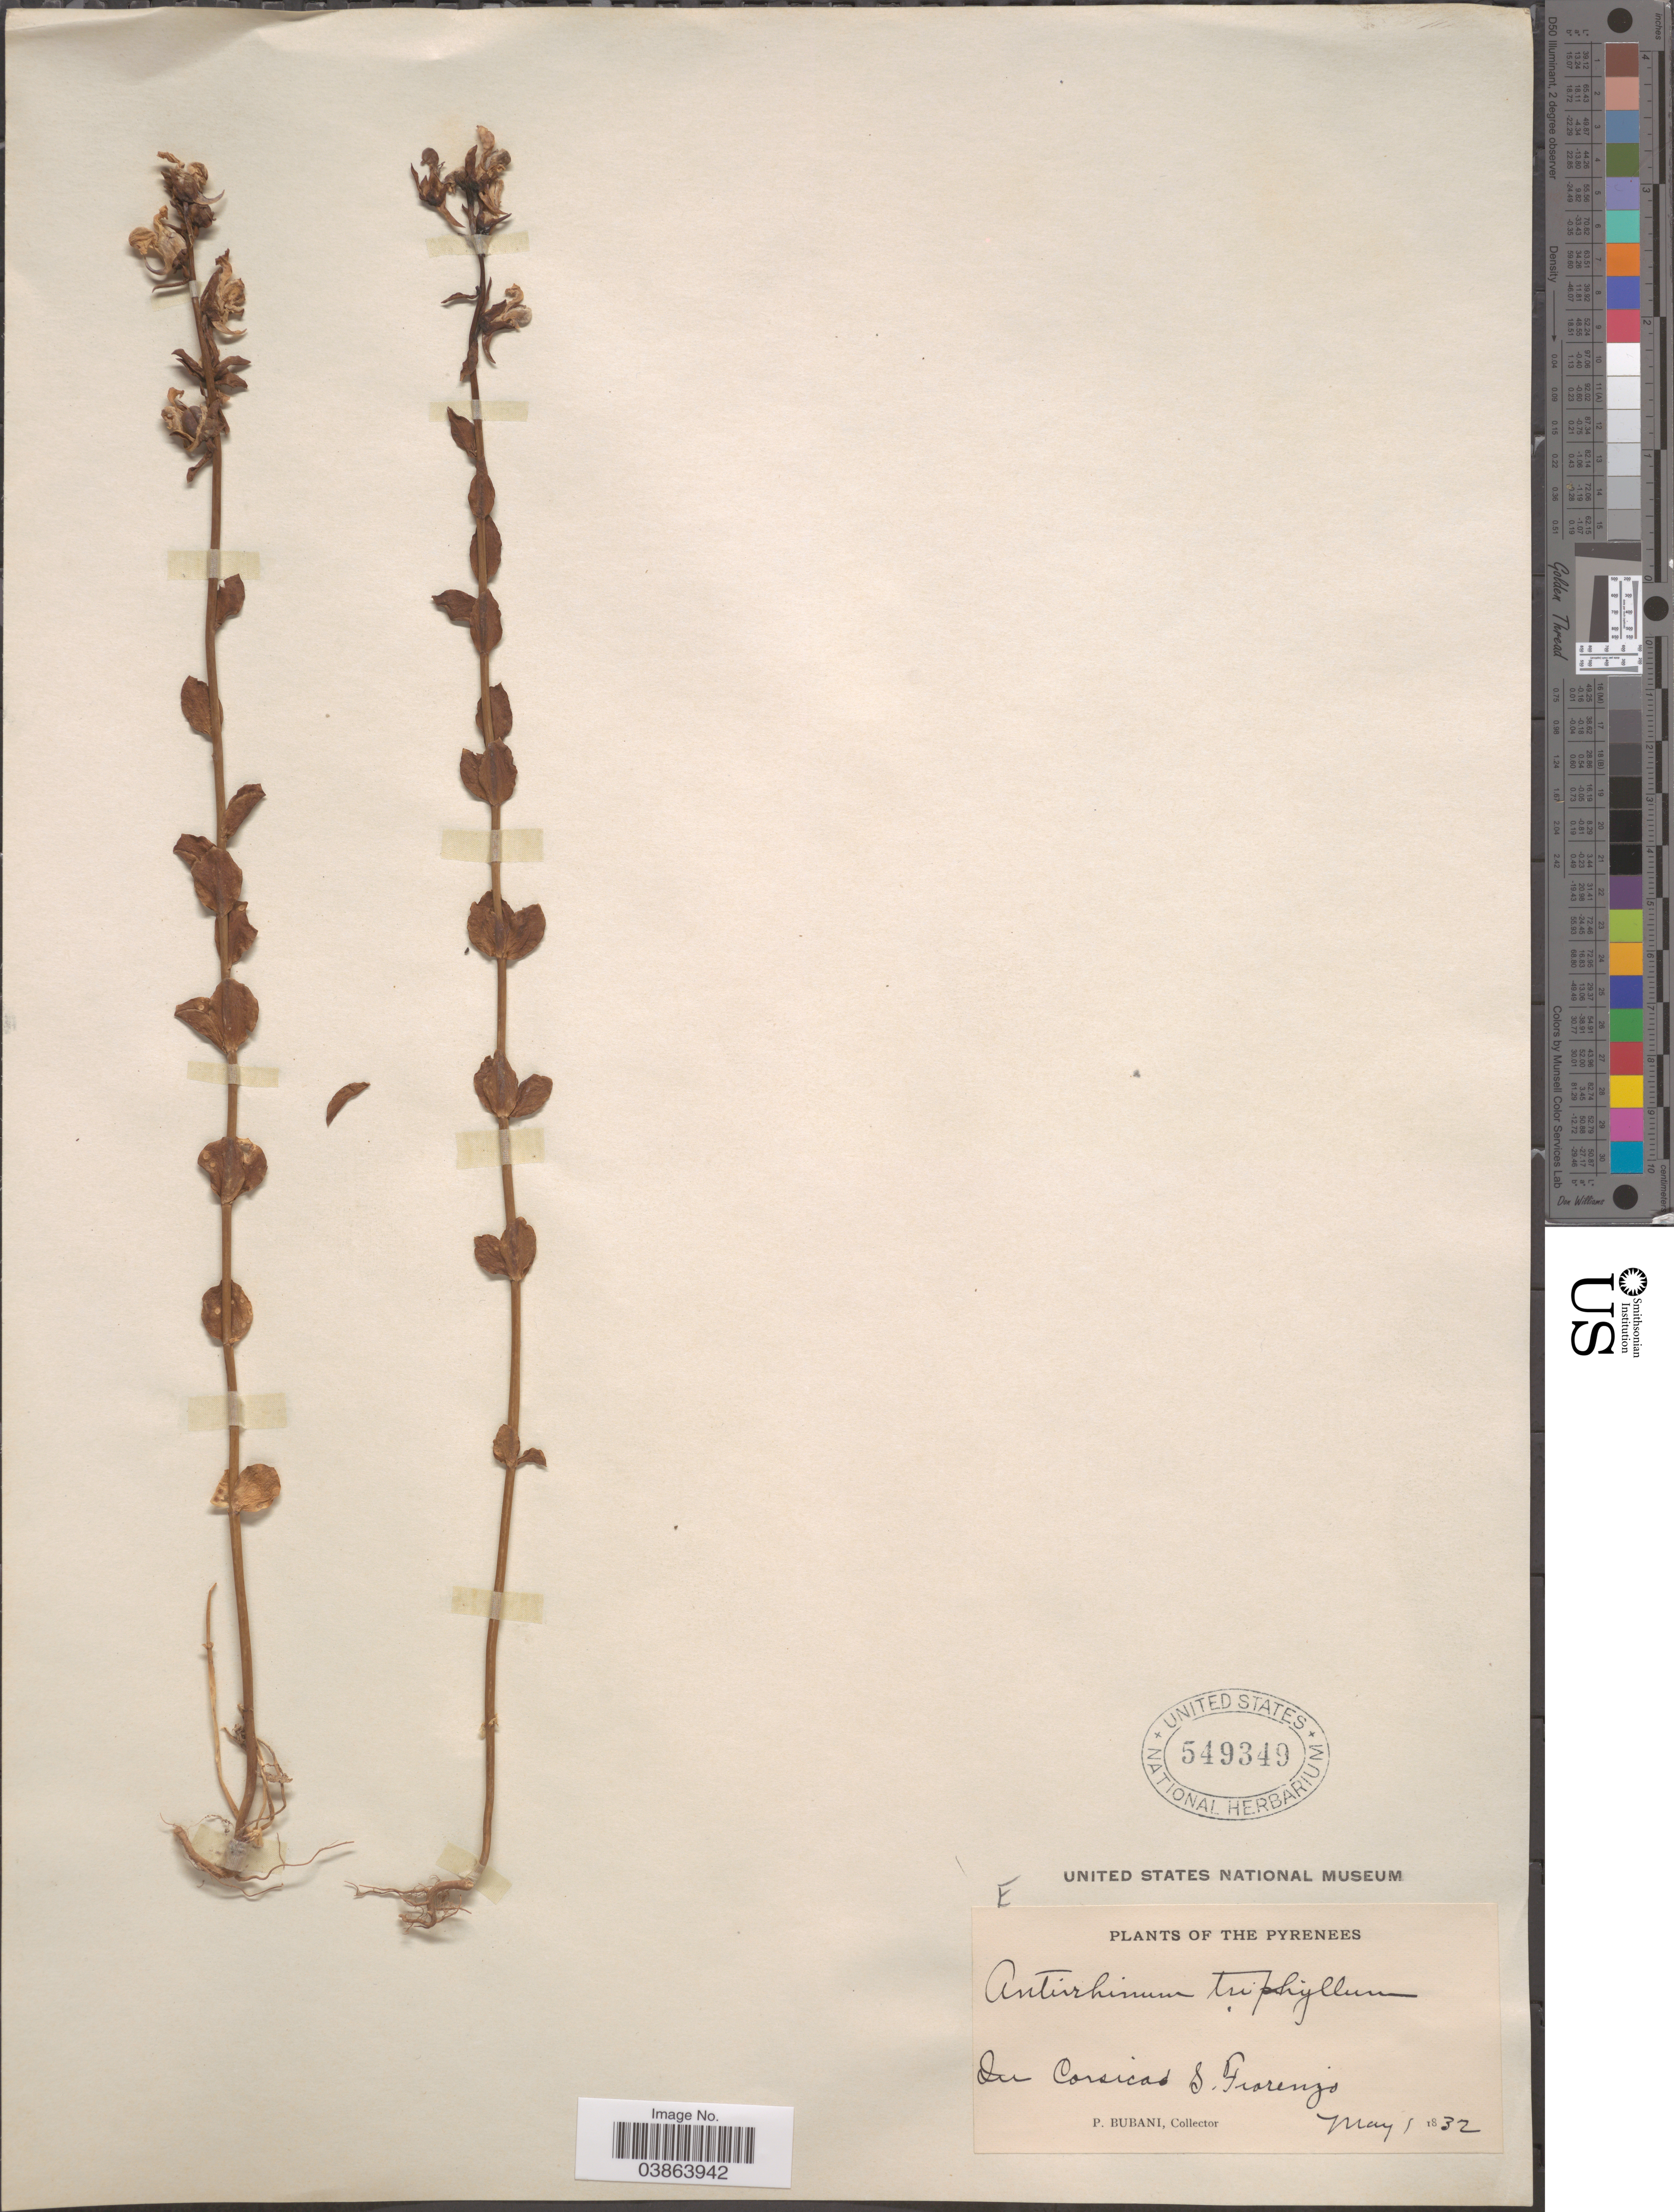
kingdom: Plantae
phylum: Tracheophyta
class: Magnoliopsida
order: Lamiales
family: Plantaginaceae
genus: Antirrhinum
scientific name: Antirrhinum triphyllum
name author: L.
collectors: P. Bubani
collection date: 1832-05-01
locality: Pyrenees. In Corsicas S. Giorenzo. [interpreted]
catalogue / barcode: US 549349